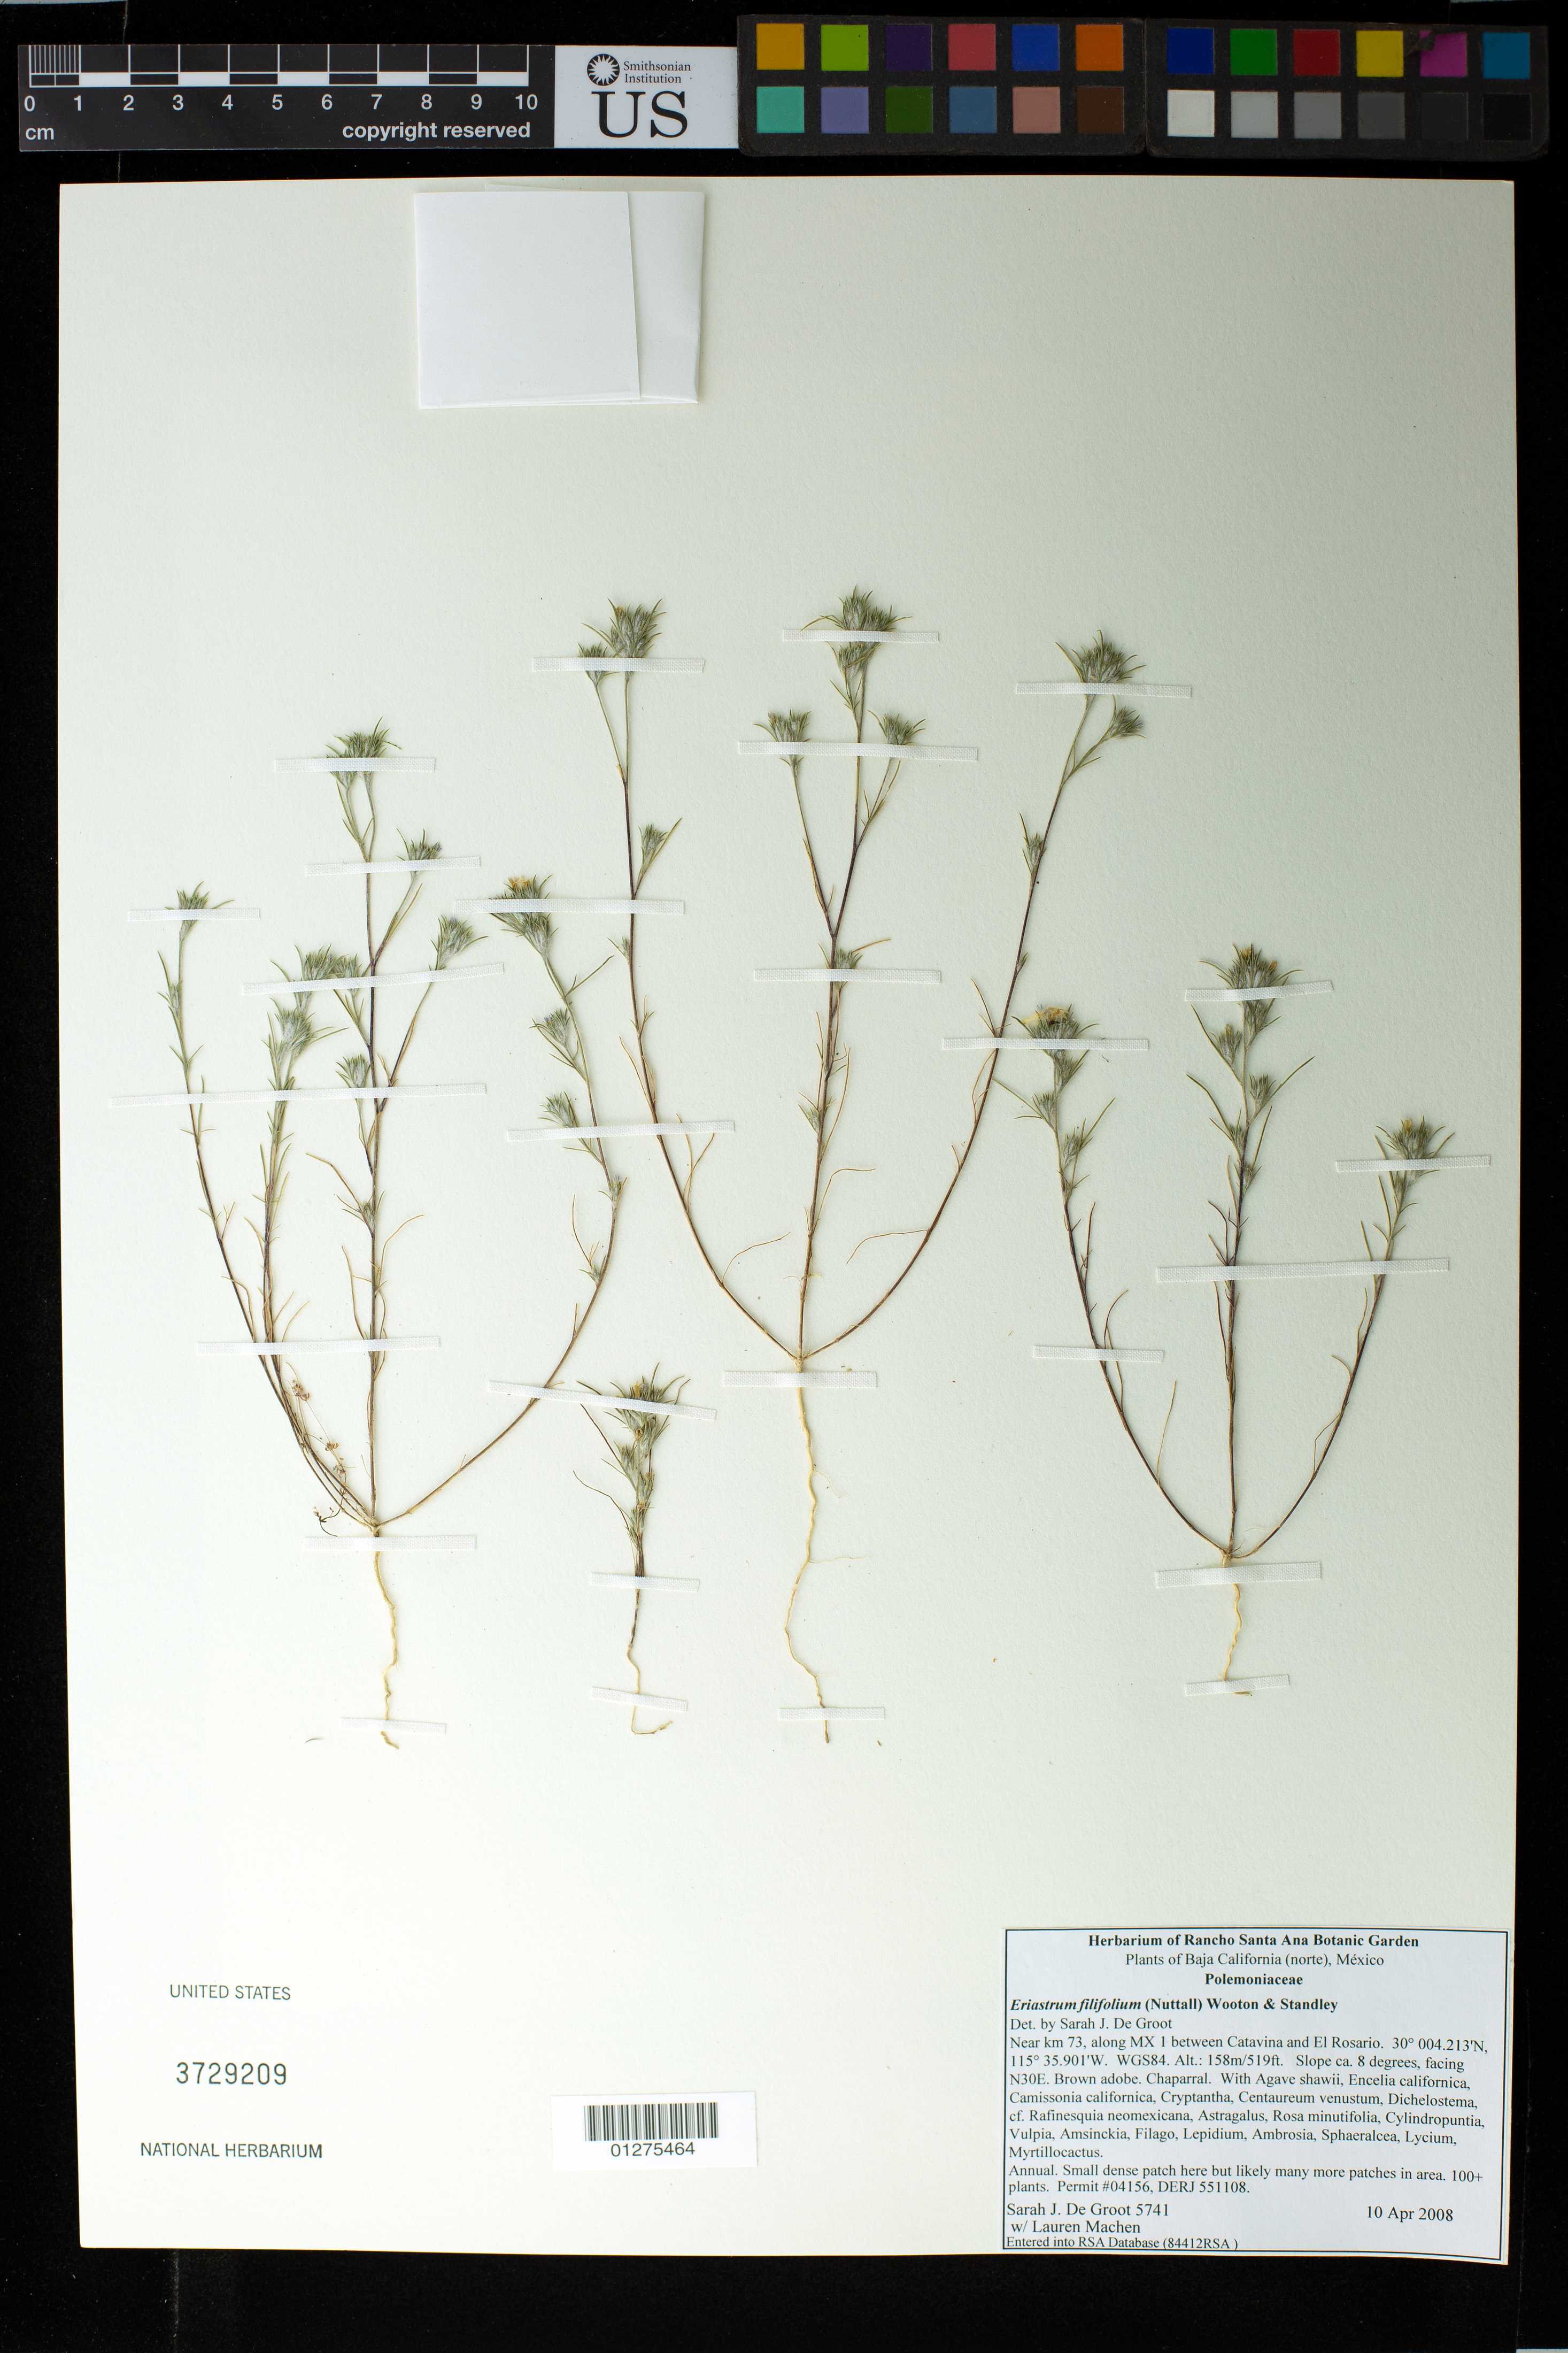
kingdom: Plantae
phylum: Tracheophyta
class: Magnoliopsida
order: Ericales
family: Polemoniaceae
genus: Eriastrum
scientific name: Eriastrum filifolium (Nutt.) Wooton & Standl.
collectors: S. De Groot & L. Machen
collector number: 5741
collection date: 2008-04-10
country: Mexico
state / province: Baja California norte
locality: Near km 73, along MX 1 between Catavina and El Rosario. WGS84. Slope ca. 9 degrees, facing N30E.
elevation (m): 158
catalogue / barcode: US 3729209